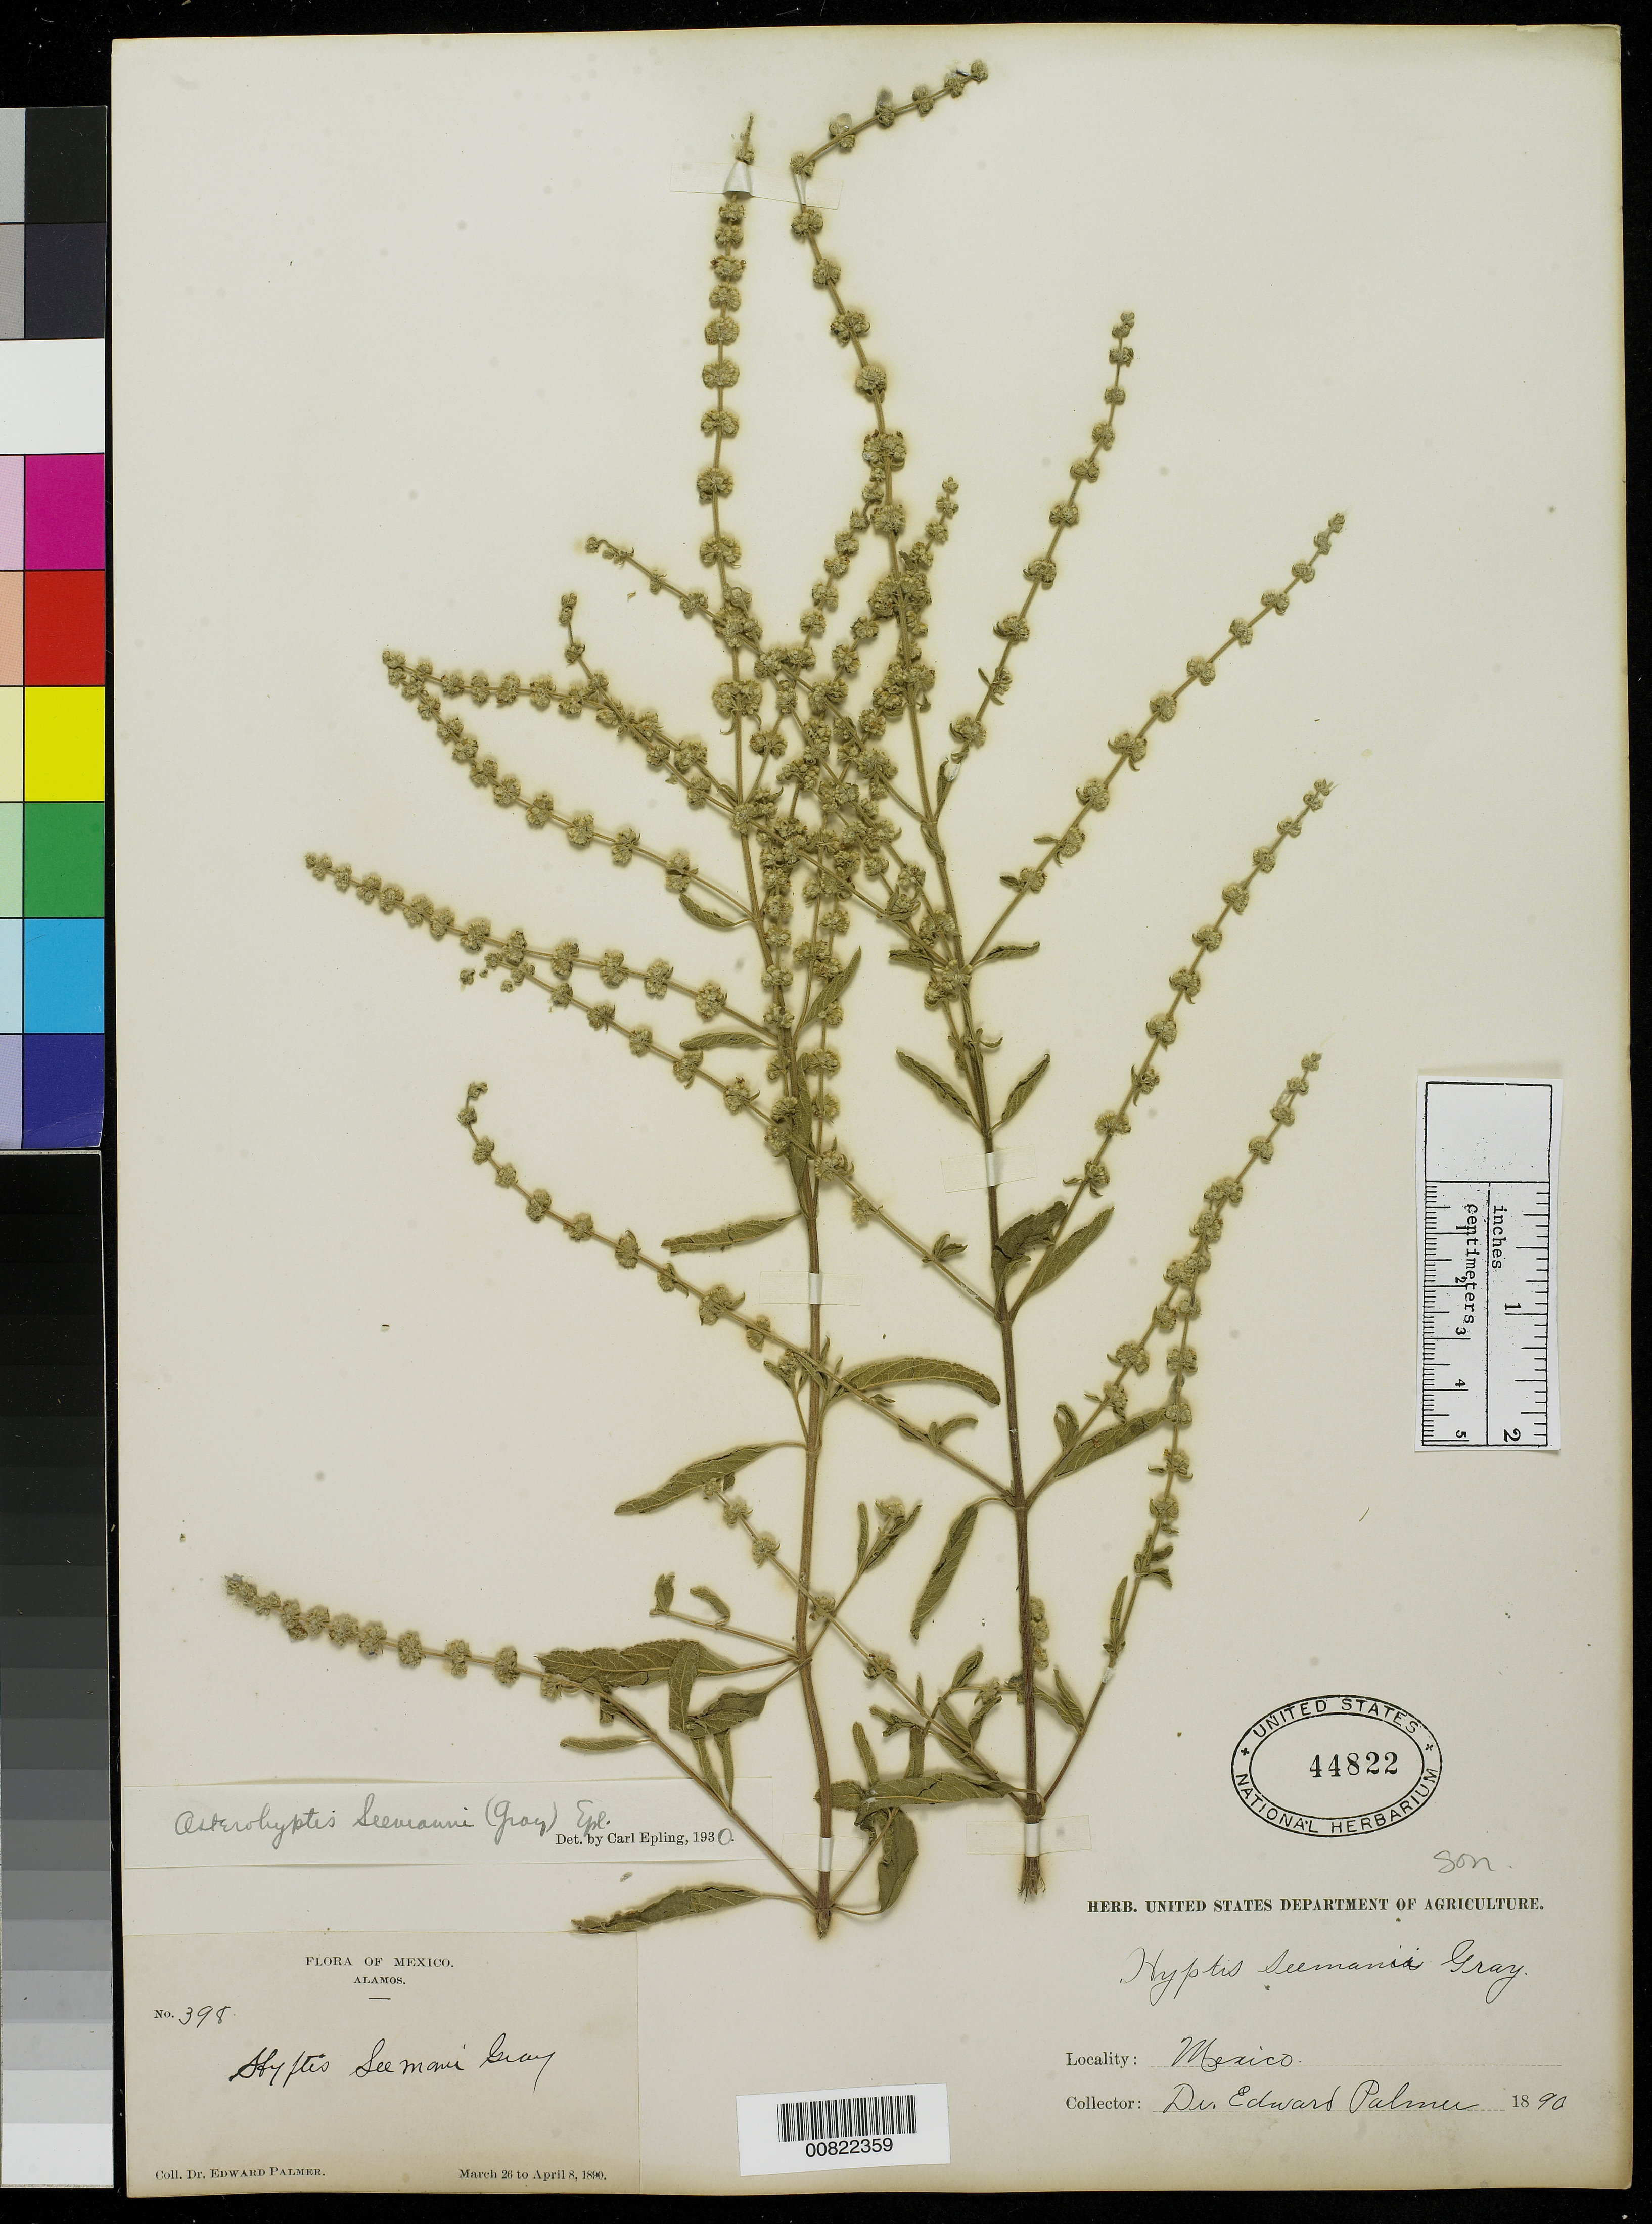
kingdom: Plantae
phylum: Tracheophyta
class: Magnoliopsida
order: Lamiales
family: Lamiaceae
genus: Asterohyptis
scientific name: Asterohyptis seemannii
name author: (A. Gray) Epling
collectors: E. Palmer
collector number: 398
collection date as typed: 26 Mar 1890 to 08 Apr 1890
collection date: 1890-03-26/1890-04-08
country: Mexico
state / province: Sonora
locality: Alamos, Sonora.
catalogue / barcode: US 44822